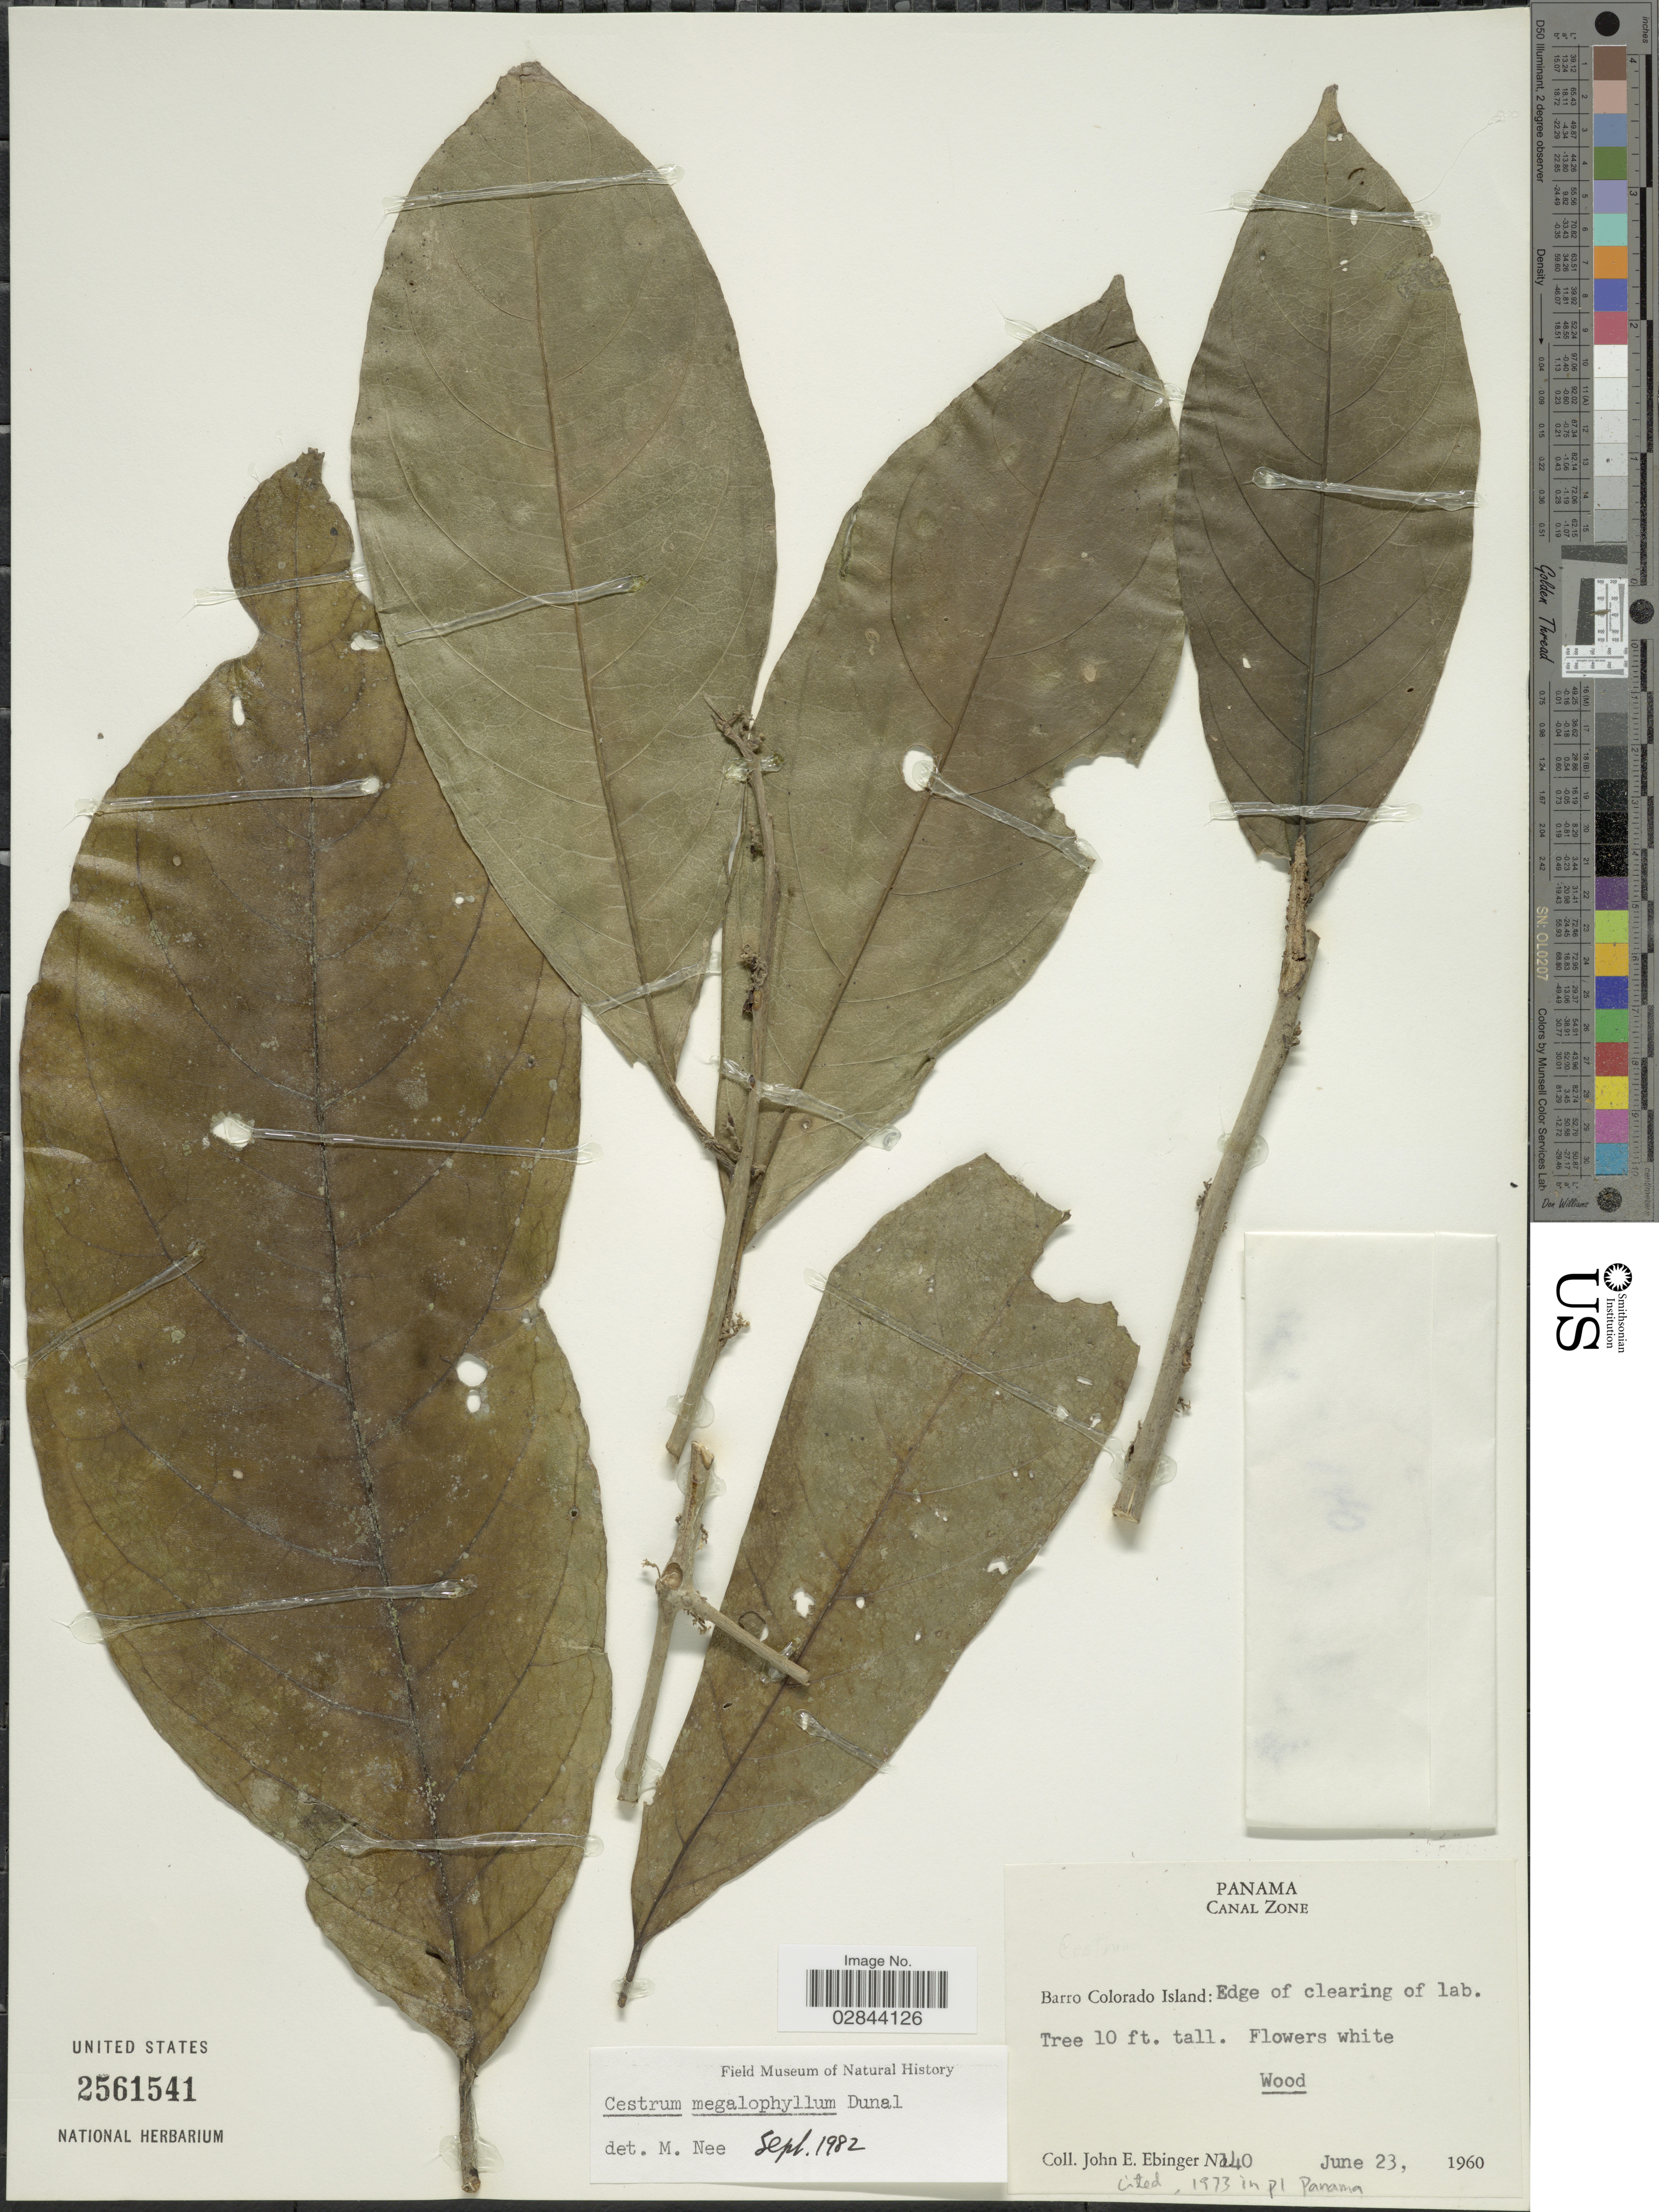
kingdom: Plantae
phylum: Tracheophyta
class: Magnoliopsida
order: Solanales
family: Solanaceae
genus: Cestrum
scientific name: Cestrum megalophyllum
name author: Dunal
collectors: J. Ebinger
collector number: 140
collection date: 1960-06-23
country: Panama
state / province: Panamá Oeste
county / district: Canal Zone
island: Barro Colorado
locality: Canal Zone, Barro Colorado Island: Edge of clearing of lab.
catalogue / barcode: US 2561541